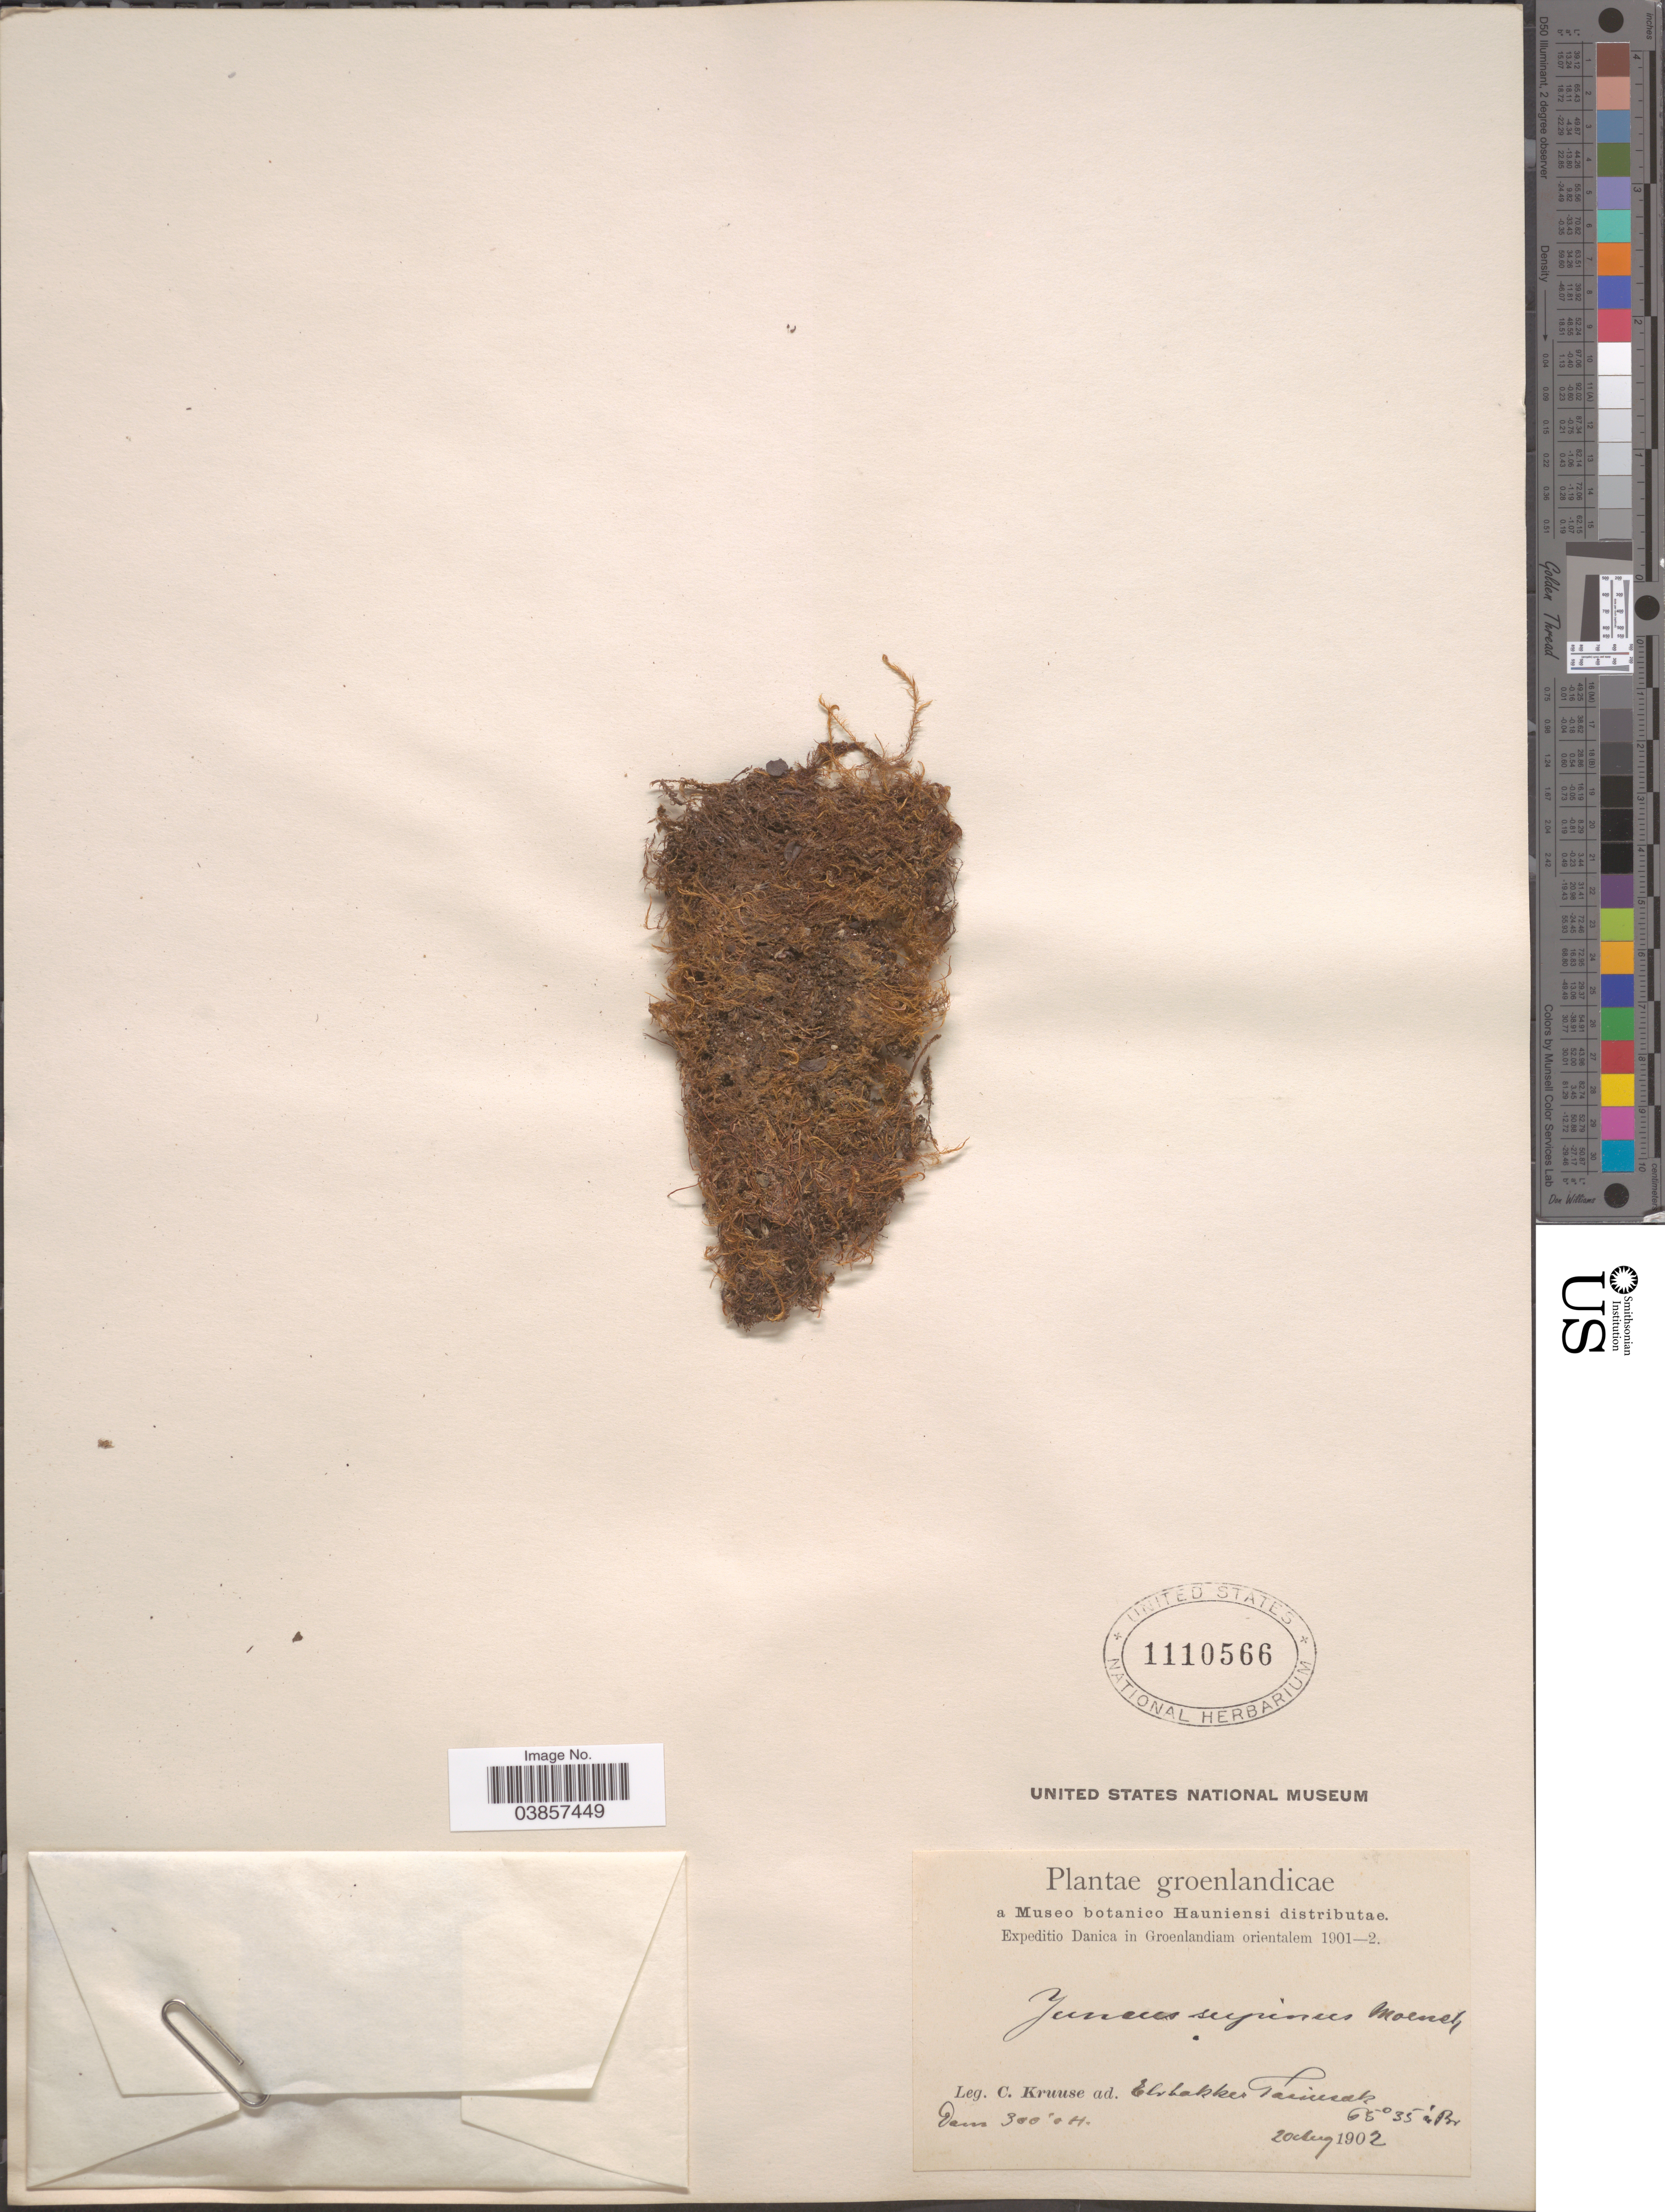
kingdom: Plantae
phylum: Tracheophyta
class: Liliopsida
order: Poales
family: Juncaceae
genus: Juncus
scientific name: Juncus supinus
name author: Moench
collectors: C. Kruuse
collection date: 1902-08-20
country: Greenland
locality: Elvbakker Tasiusak Dam.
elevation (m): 91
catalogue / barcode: US 1110566